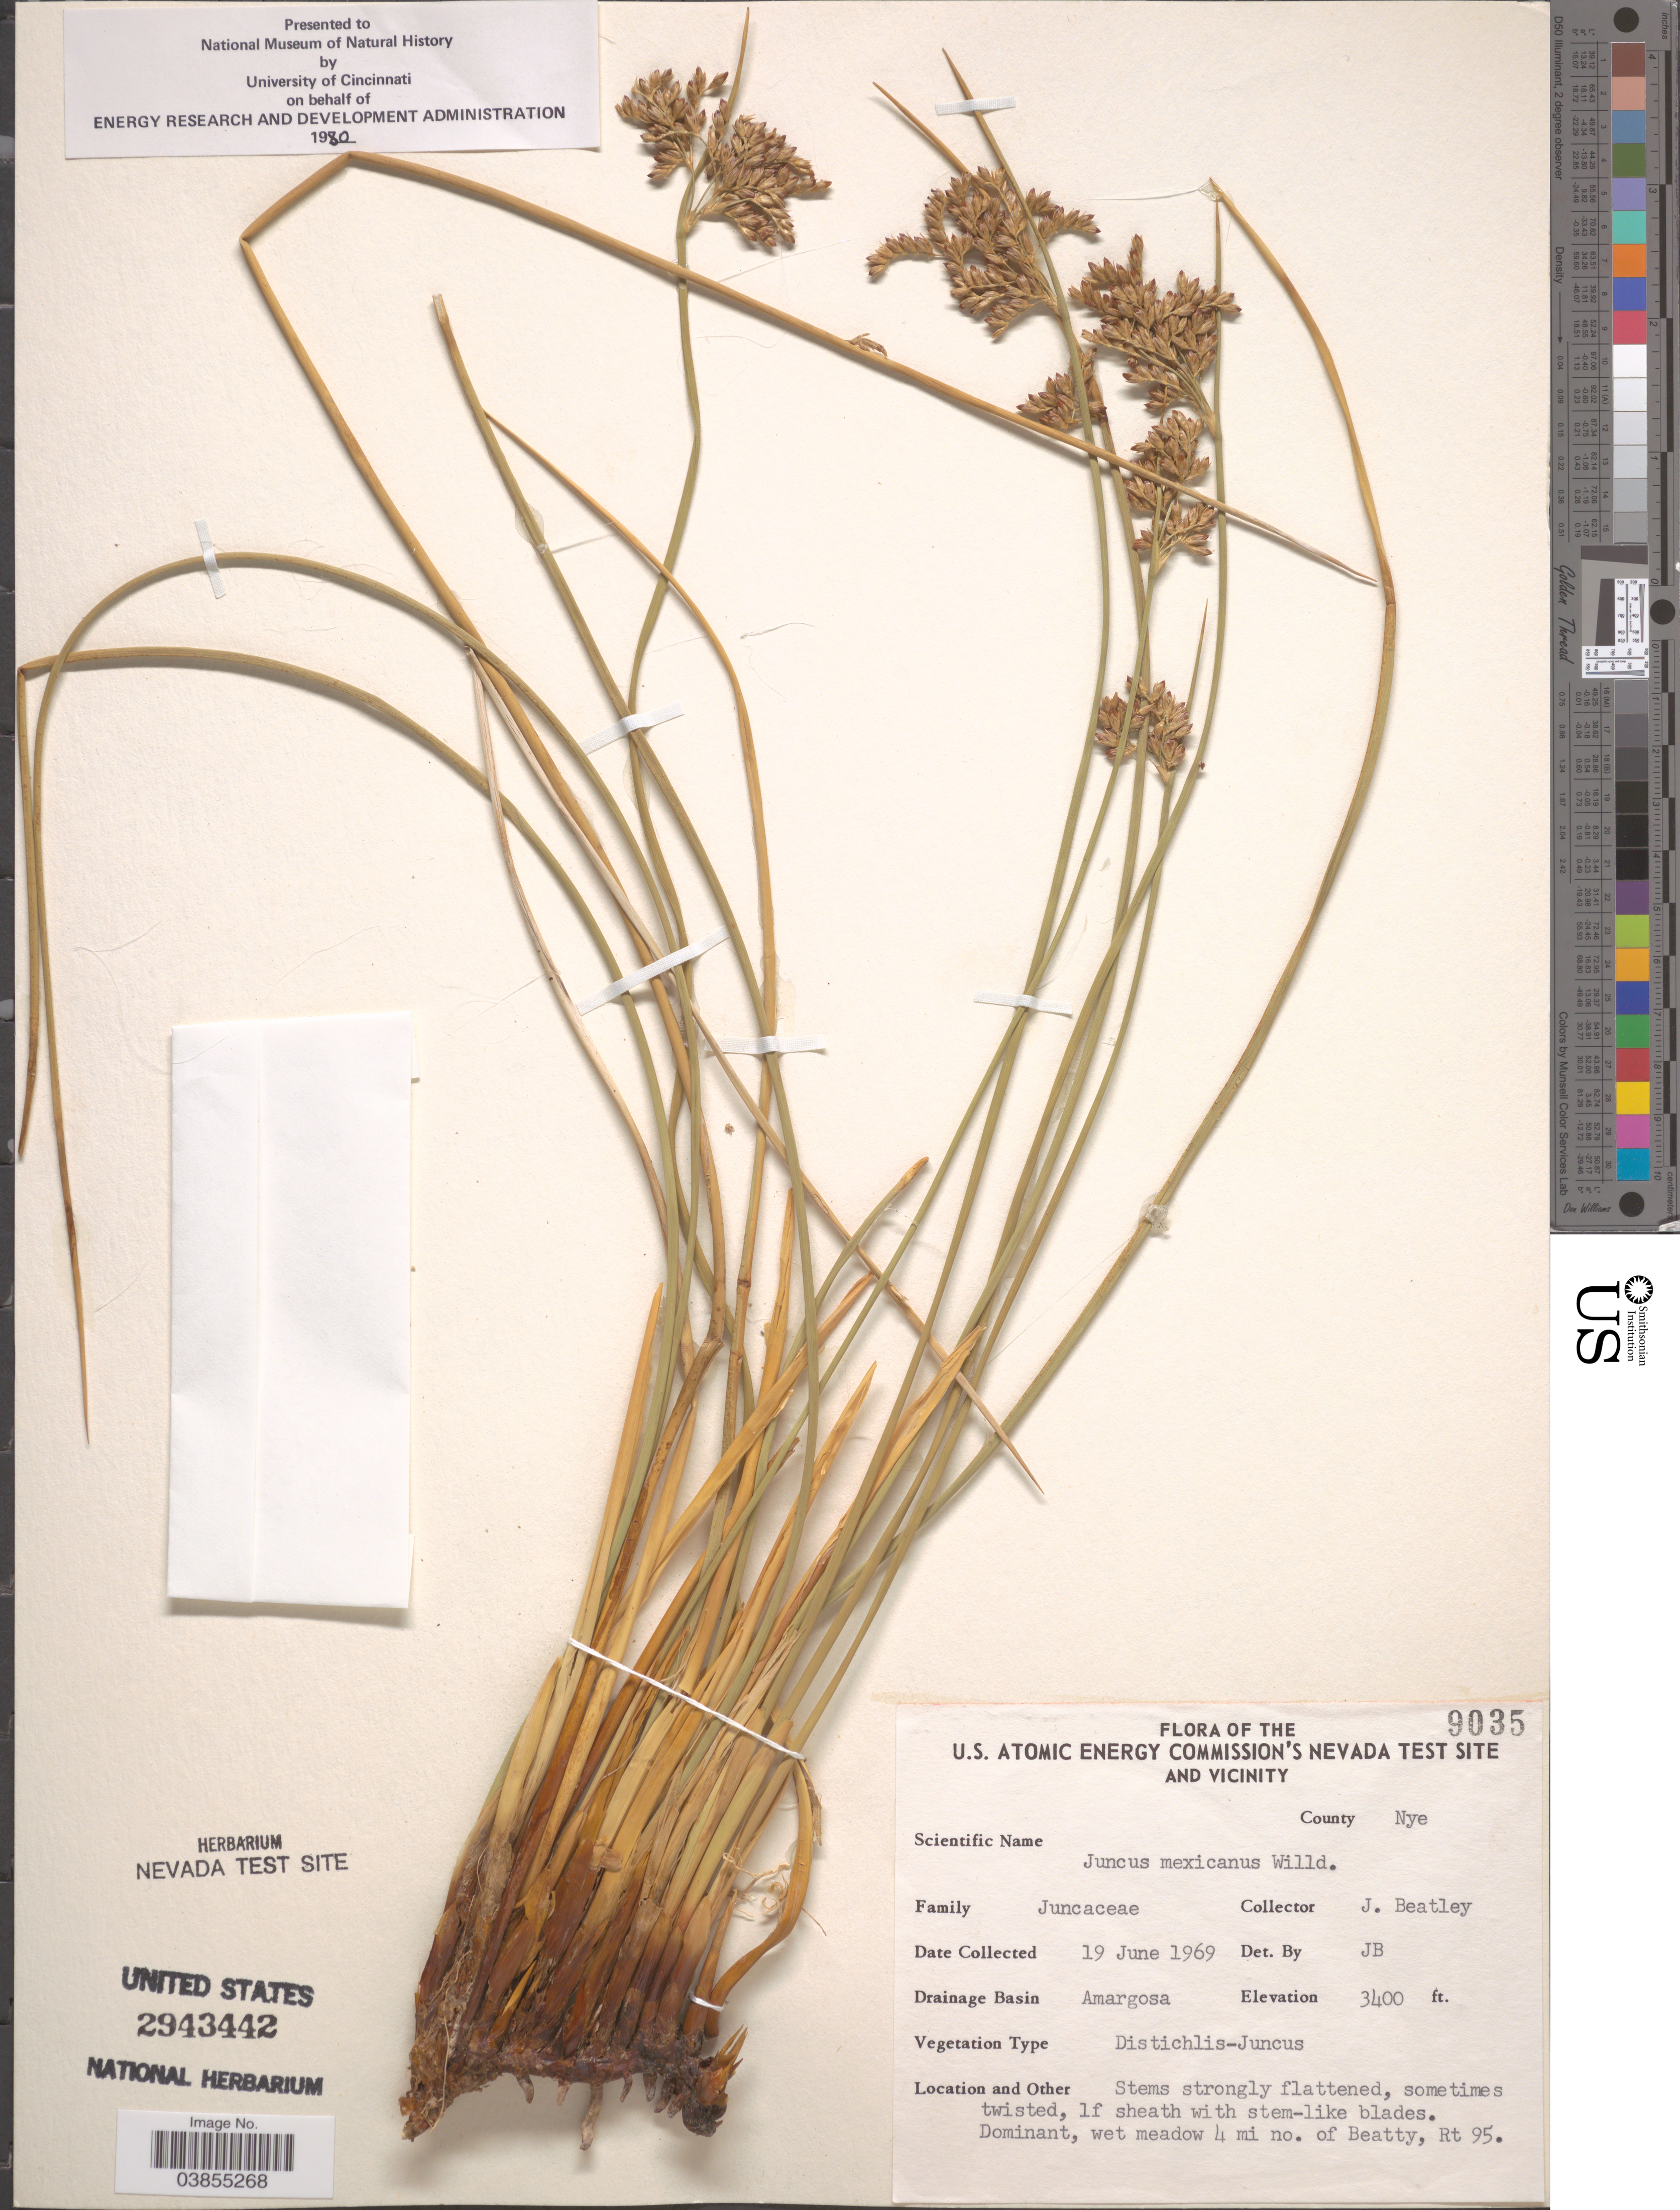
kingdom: Plantae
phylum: Tracheophyta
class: Liliopsida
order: Poales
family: Juncaceae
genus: Juncus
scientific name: Juncus mexicanus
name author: Willd. ex Schult. & Schult. f.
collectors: J. C. Beatley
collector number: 9035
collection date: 1969-06-19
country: United States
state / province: Nevada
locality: U.S. Atomic Energy Commission's Nevada Test Site and Vicinity. Drainage Basin Amargosa. 4 mi. no. of Beatty, Rt 95.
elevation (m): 1036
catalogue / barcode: US 2943442